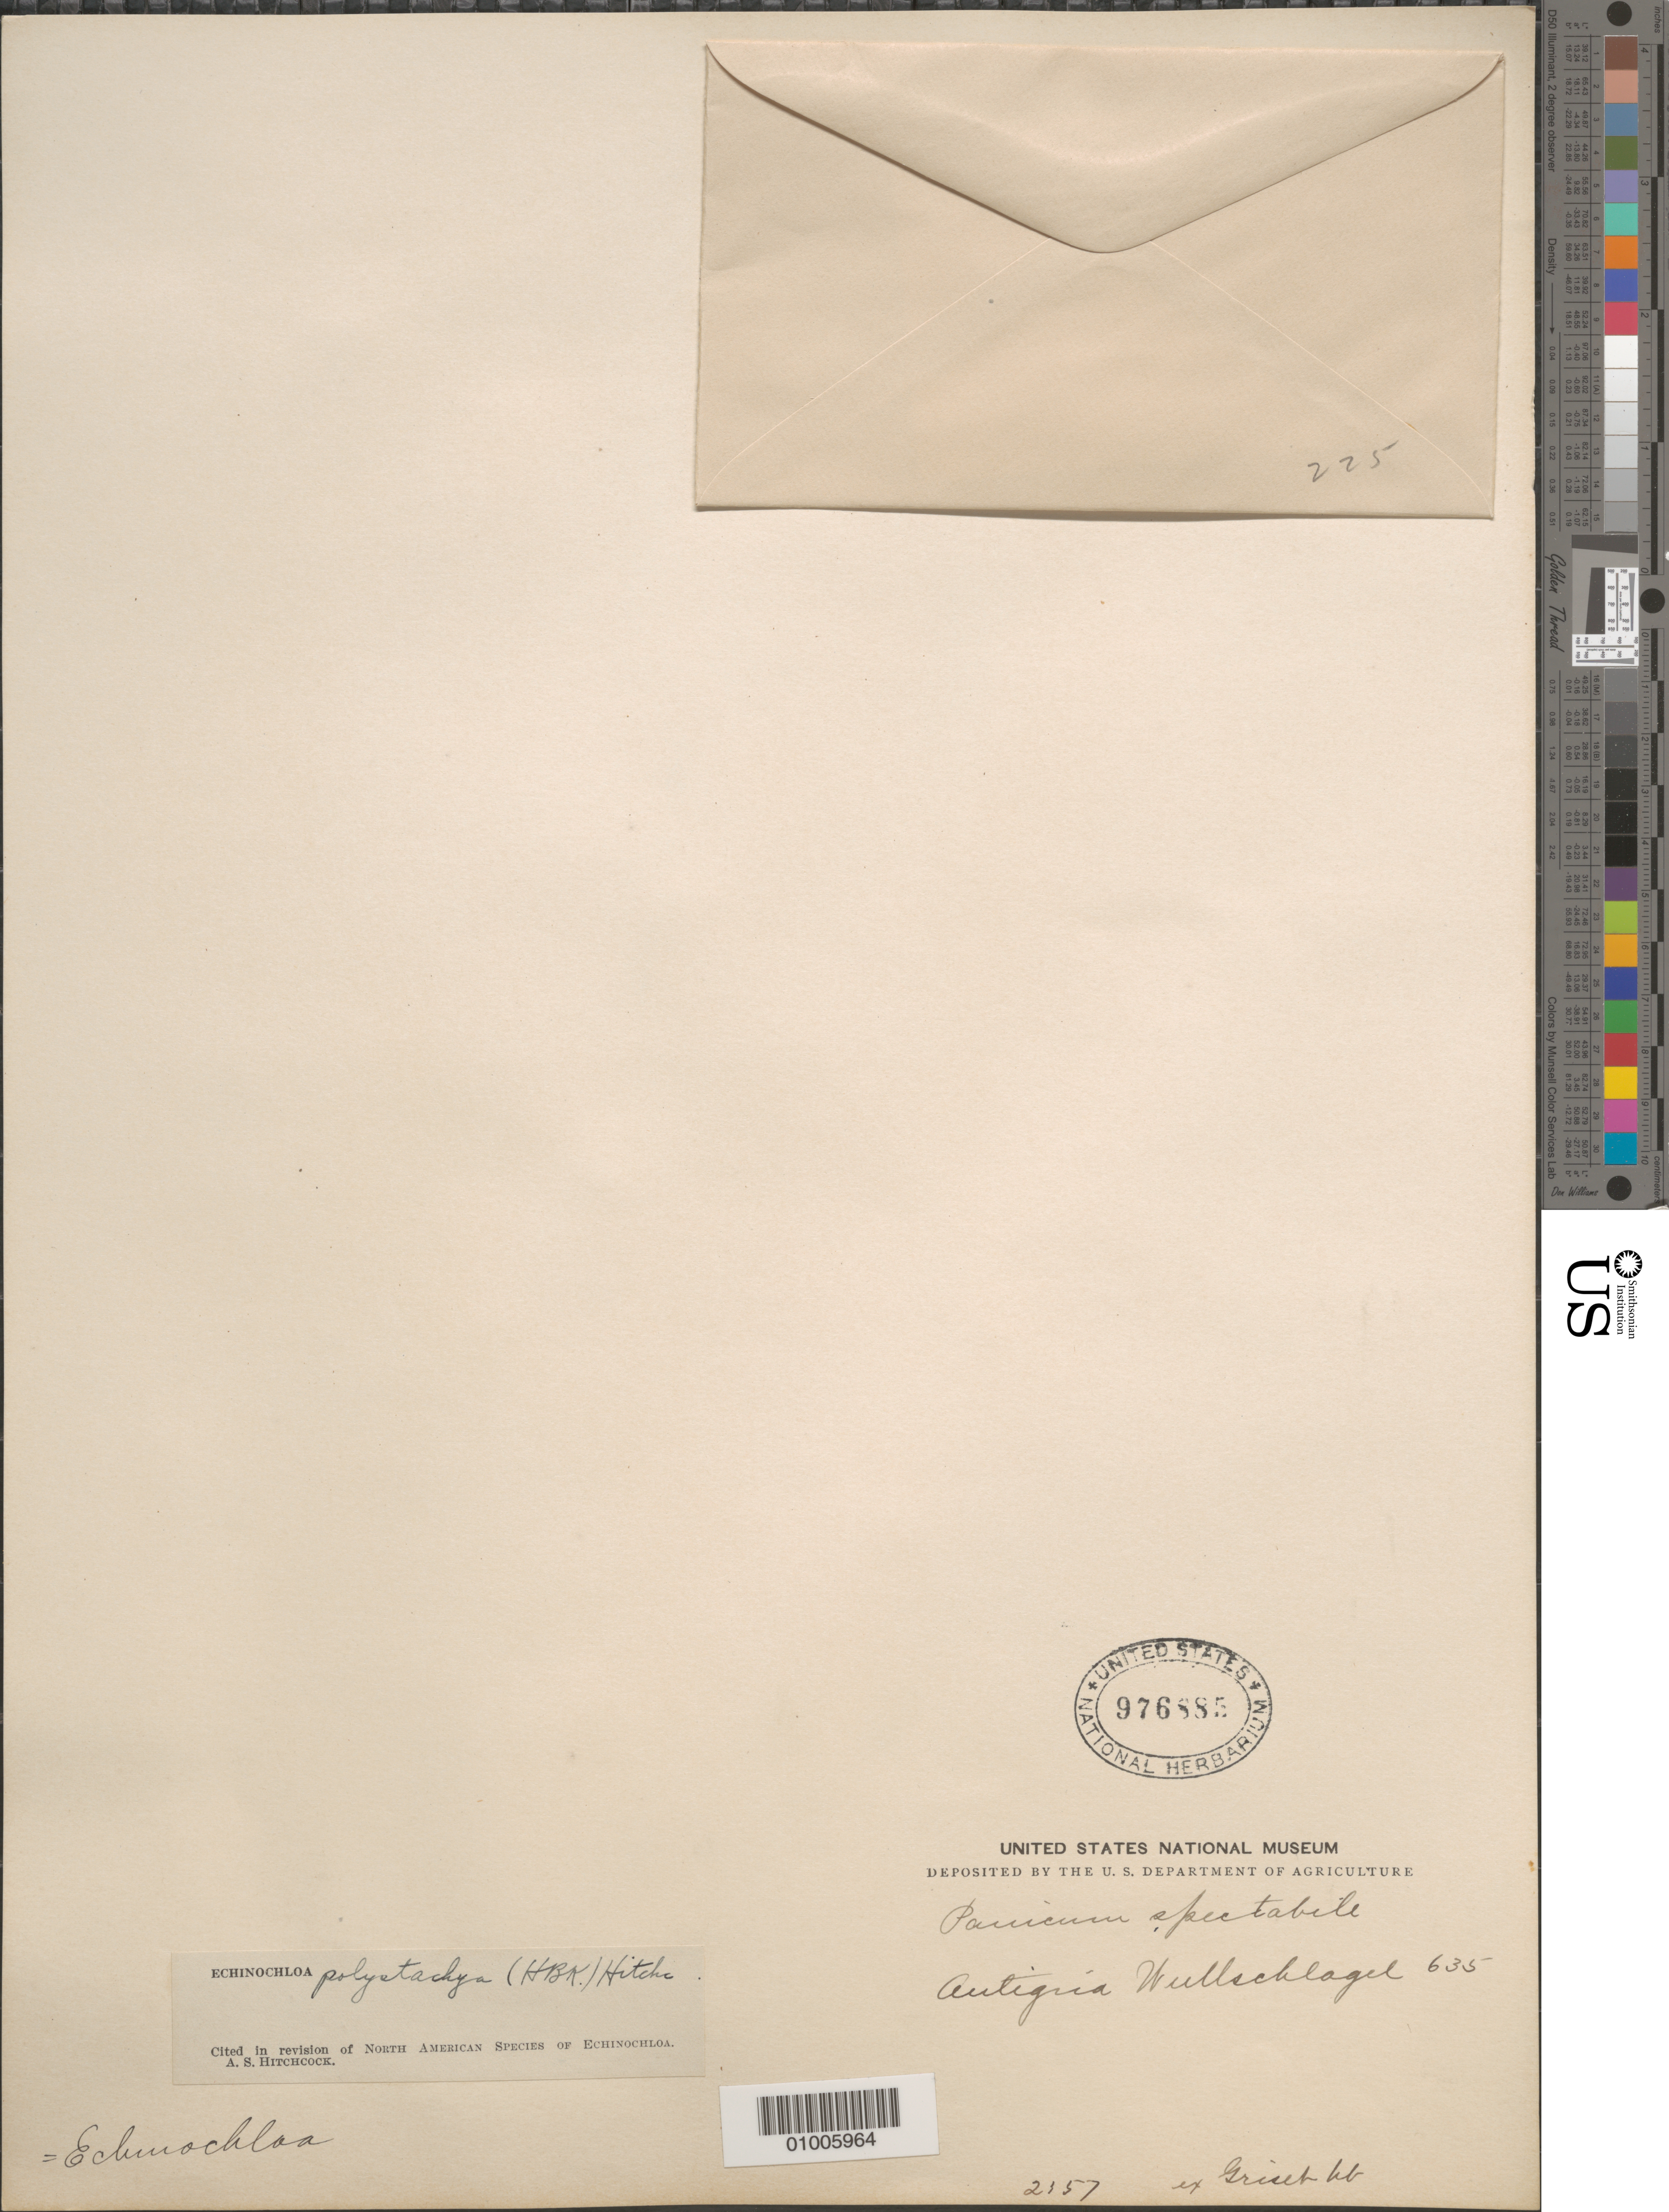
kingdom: Plantae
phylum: Tracheophyta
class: Liliopsida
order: Poales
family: Poaceae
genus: Echinochloa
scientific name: Echinochloa spectabilis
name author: (Nees ex Trin.) Link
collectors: H. R. Wullschlaegel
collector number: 635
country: Antigua and Barbuda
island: Antigua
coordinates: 0 N, 0 E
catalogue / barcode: US 976885